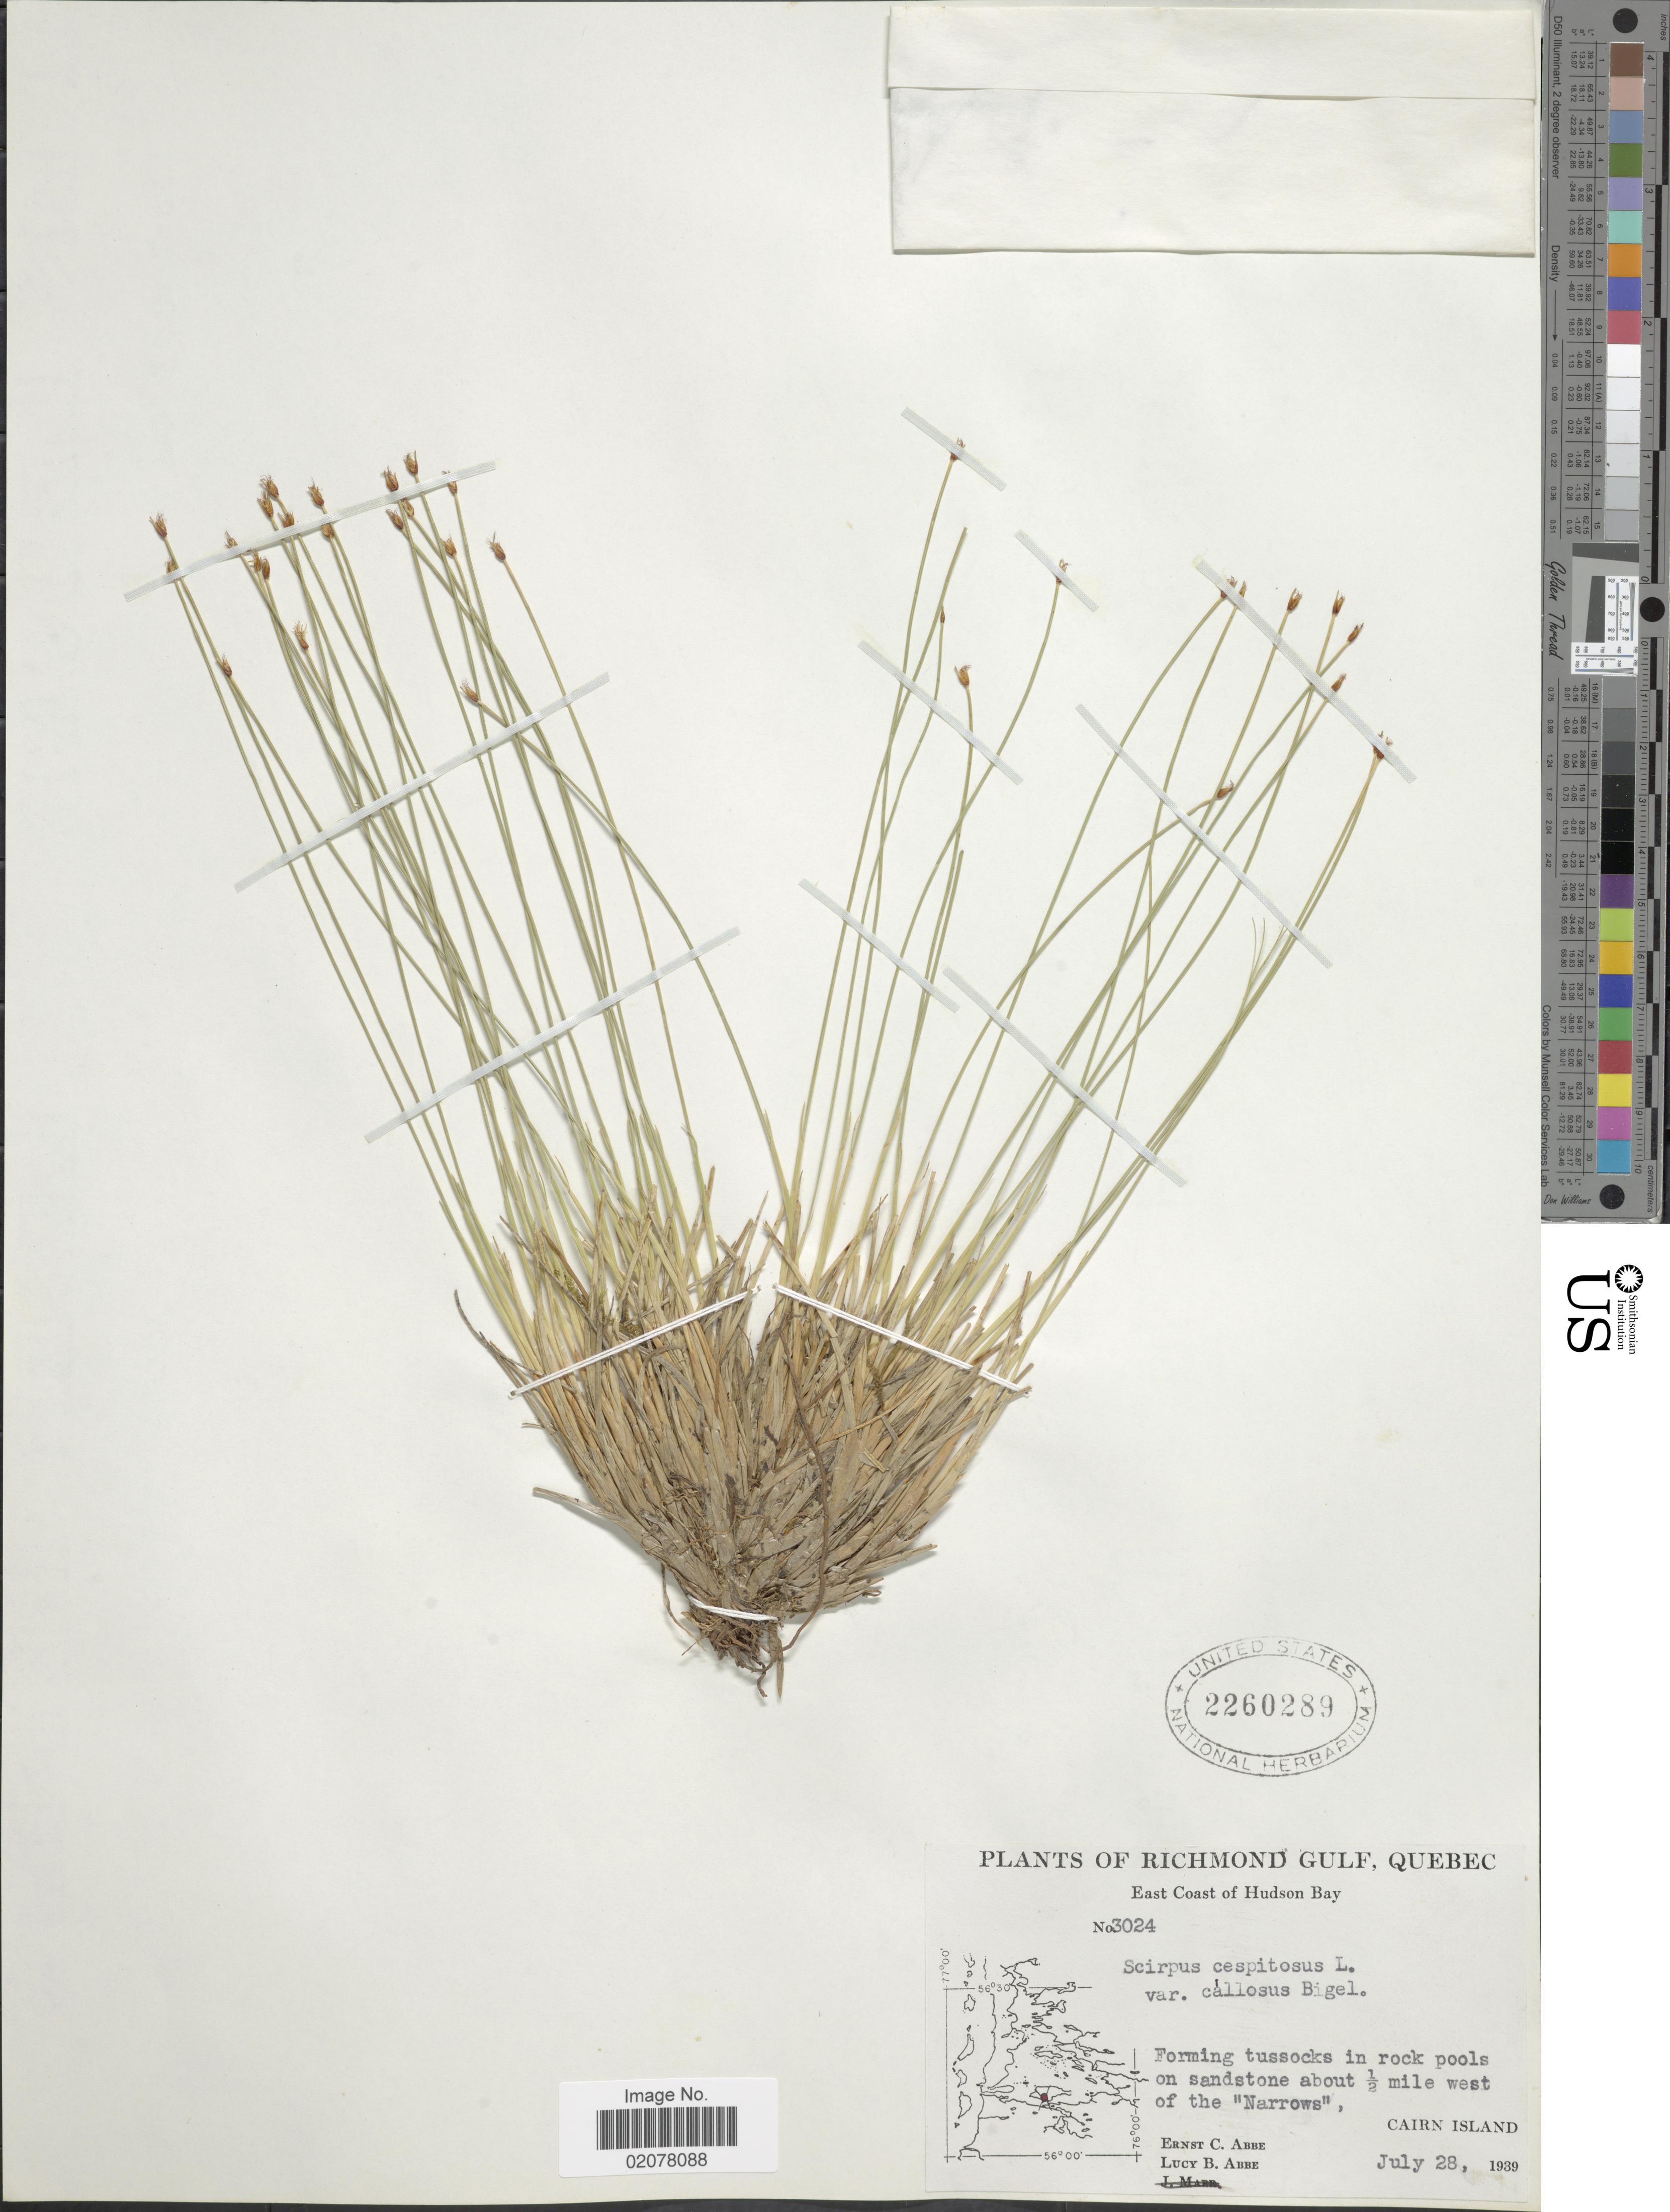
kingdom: Plantae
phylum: Tracheophyta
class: Liliopsida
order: Poales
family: Cyperaceae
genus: Trichophorum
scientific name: Trichophorum cespitosum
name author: (L.) Hartm.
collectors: E. C. Abbe & L. B. Abbe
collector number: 3024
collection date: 1939-07-28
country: Canada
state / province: Quebec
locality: Richmond Gulf, Quebec. East Coast of Hudson Bay. Forming tussocks in rock pools on sandstone about ½ mile west of the "Narrows", Cairn Island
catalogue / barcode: US 2260289